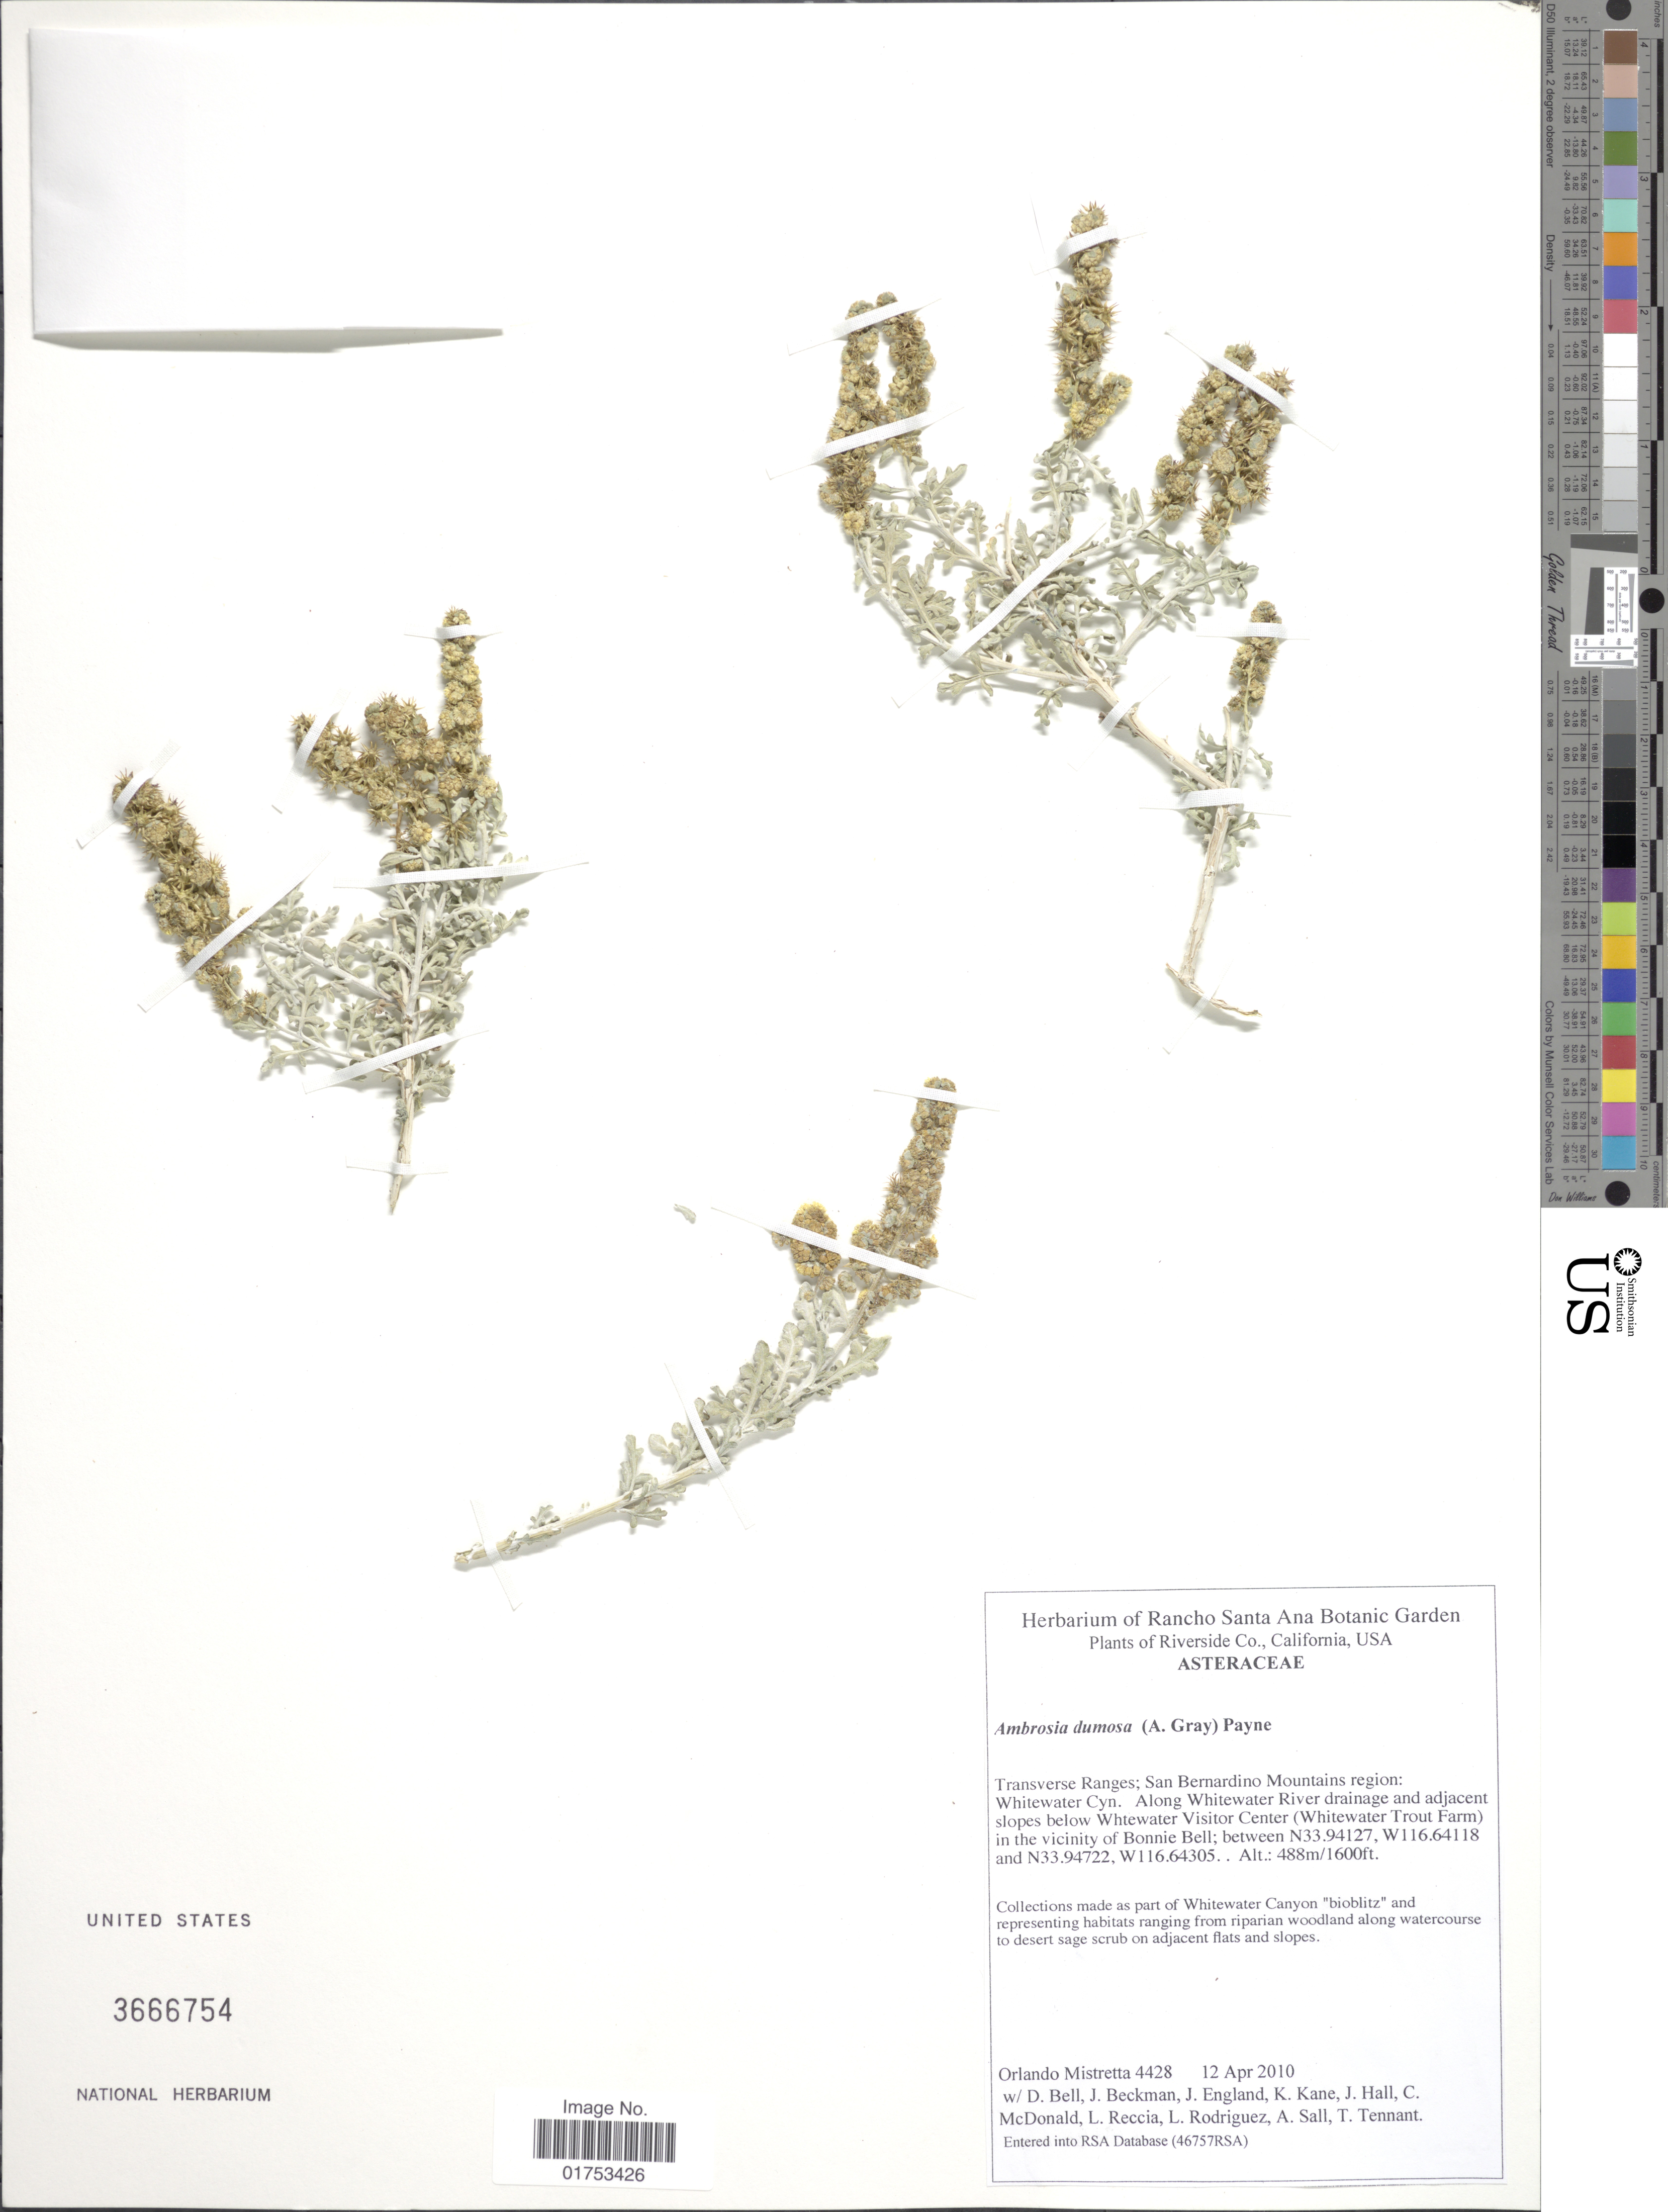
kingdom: Plantae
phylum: Tracheophyta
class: Magnoliopsida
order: Asterales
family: Asteraceae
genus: Ambrosia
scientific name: Ambrosia dumosa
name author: (A. Gray) W.W.Payne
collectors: O. Mistretta, D. Triebel, J. Beckman, J. England & et al.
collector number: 4428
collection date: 2010-04-12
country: United States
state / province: California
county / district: Riverside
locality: Riverside Co., USA, Transverse Ranges, San Bernardino Mountains region, Whitewater Cyn, along Whitewater River drainage and adjacent slopes below Whitewater Visitor Center (Whitewater Trout Farm), in the vicinity of Bonnie Bell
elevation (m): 488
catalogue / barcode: US 3666754